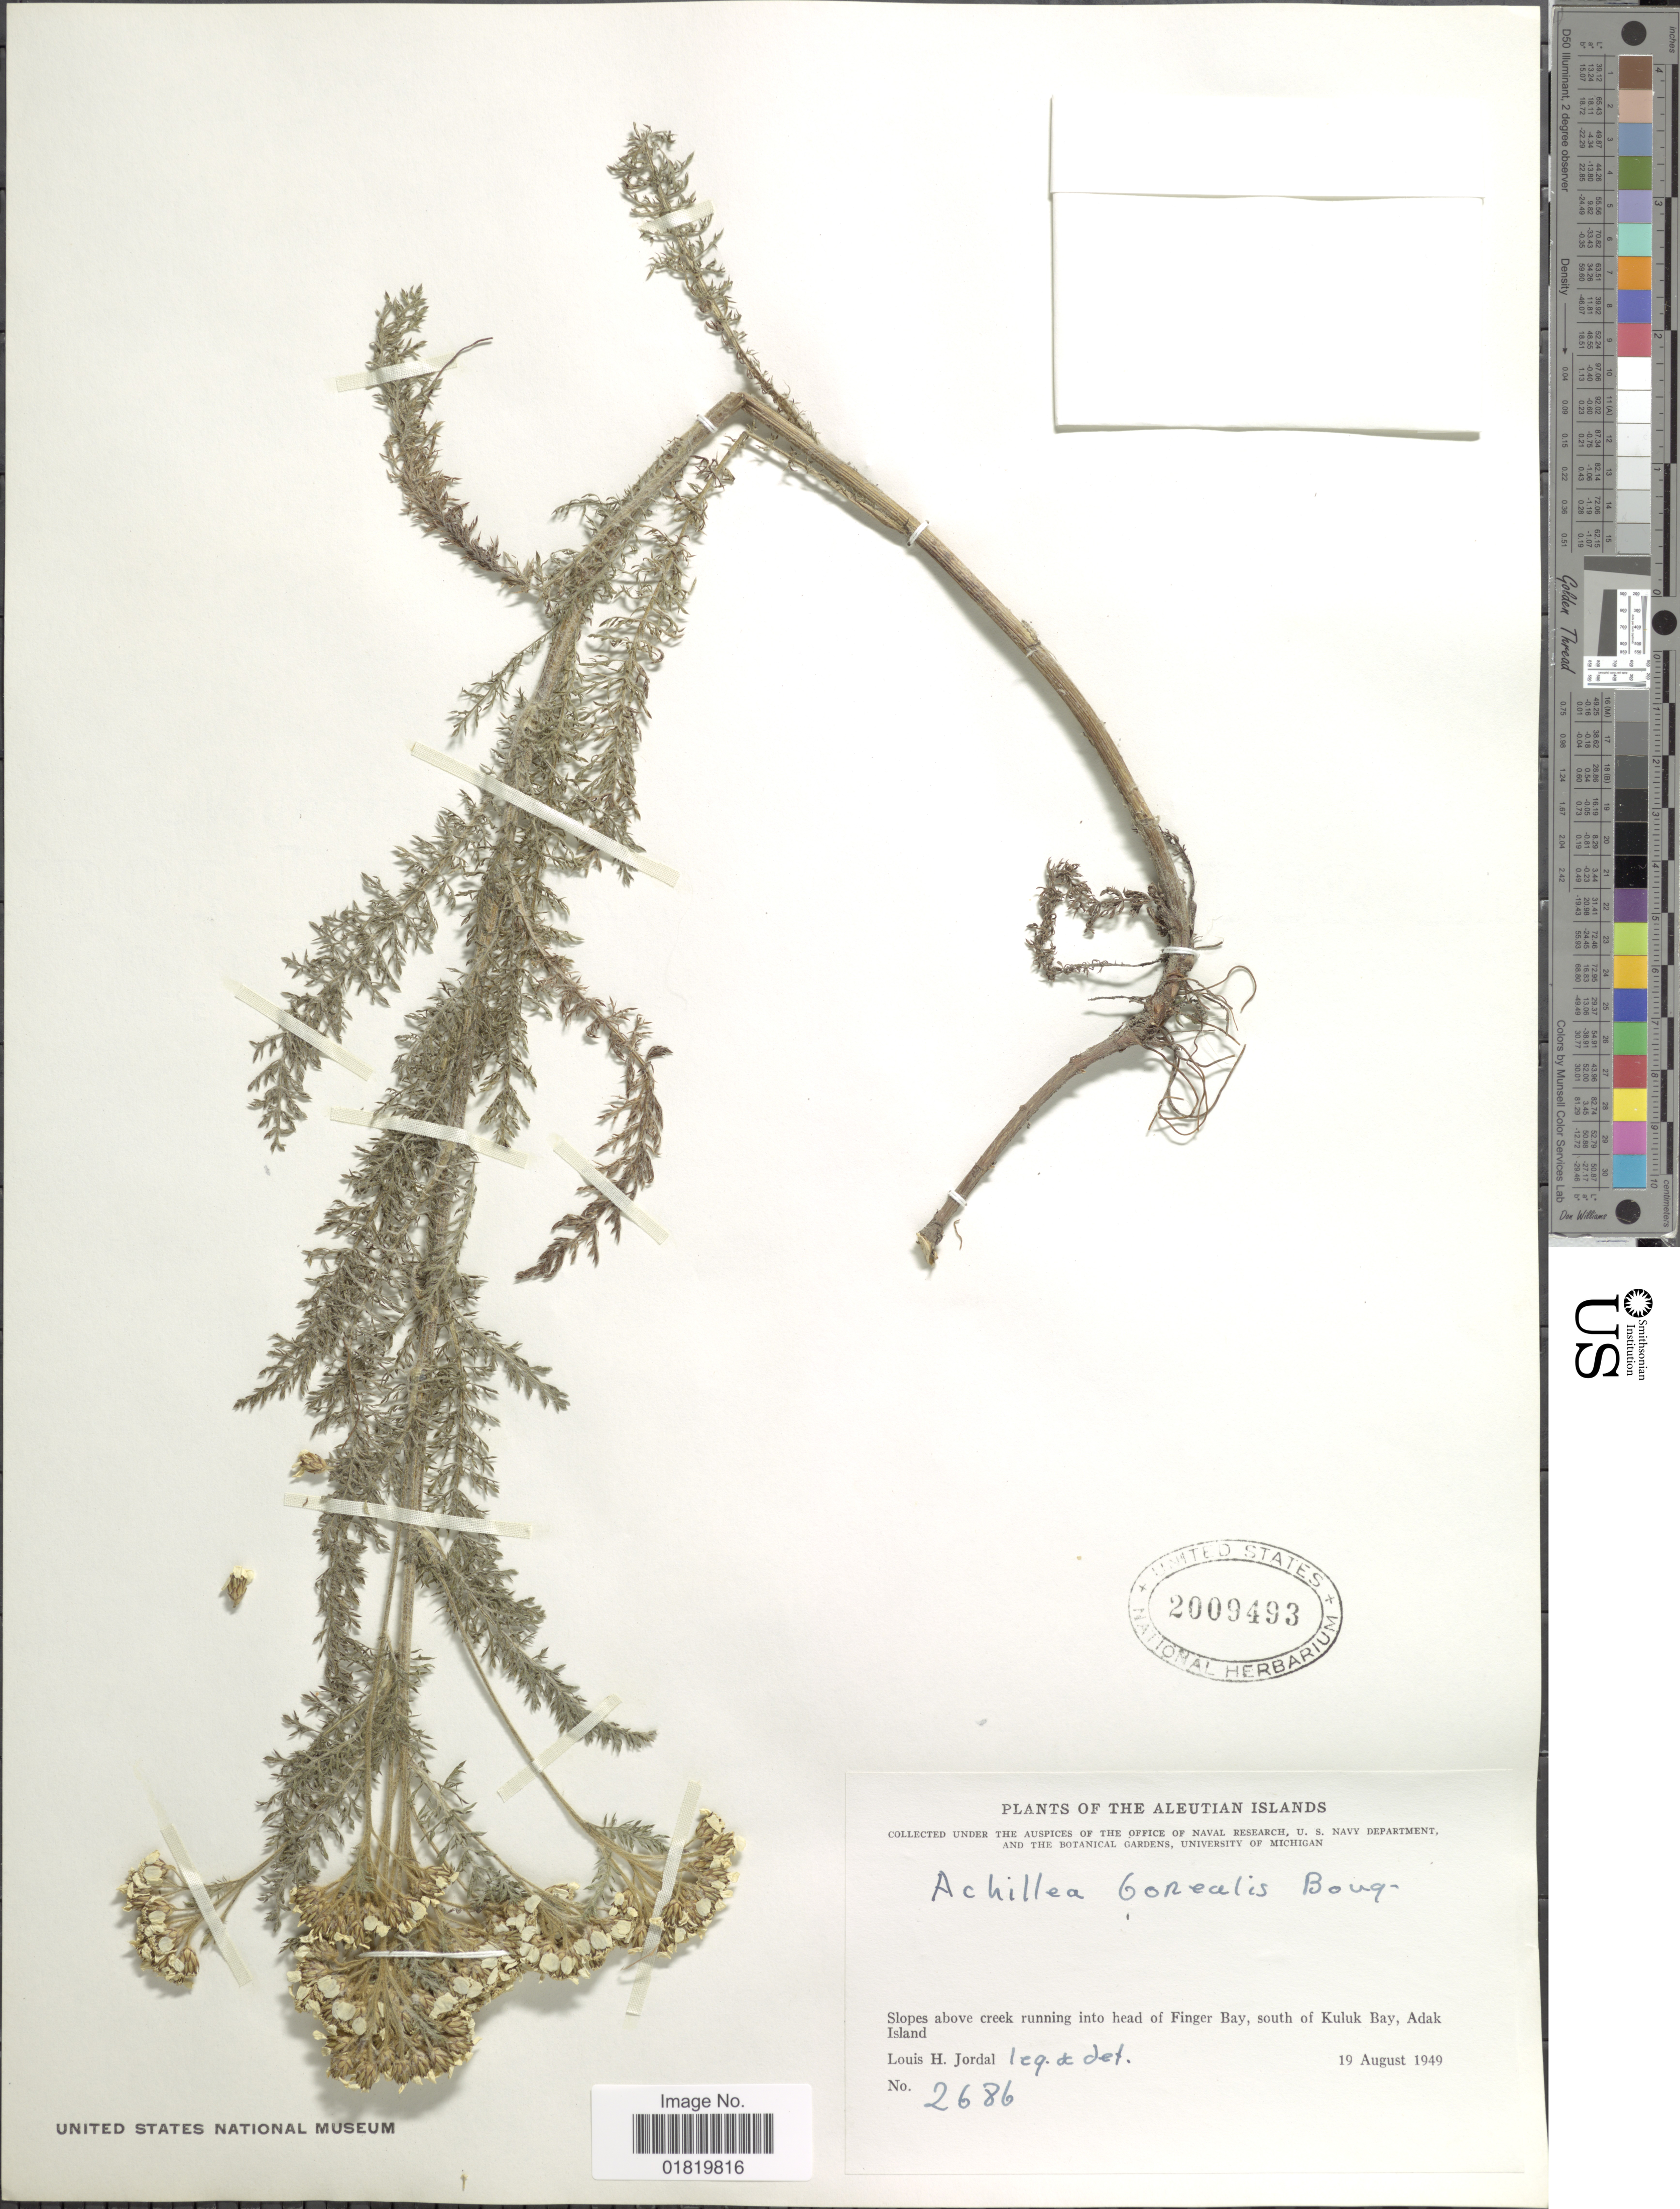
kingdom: Plantae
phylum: Tracheophyta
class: Magnoliopsida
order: Asterales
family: Asteraceae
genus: Achillea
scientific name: Achillea borealis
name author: Bong.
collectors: L. Jordal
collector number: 2686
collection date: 1949-08-19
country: United States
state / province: Alaska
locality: Aleutian Islands. Slopes above creek running into head of Finger Bay, south of Kuluk Bay, Adak Island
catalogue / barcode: US 2009493